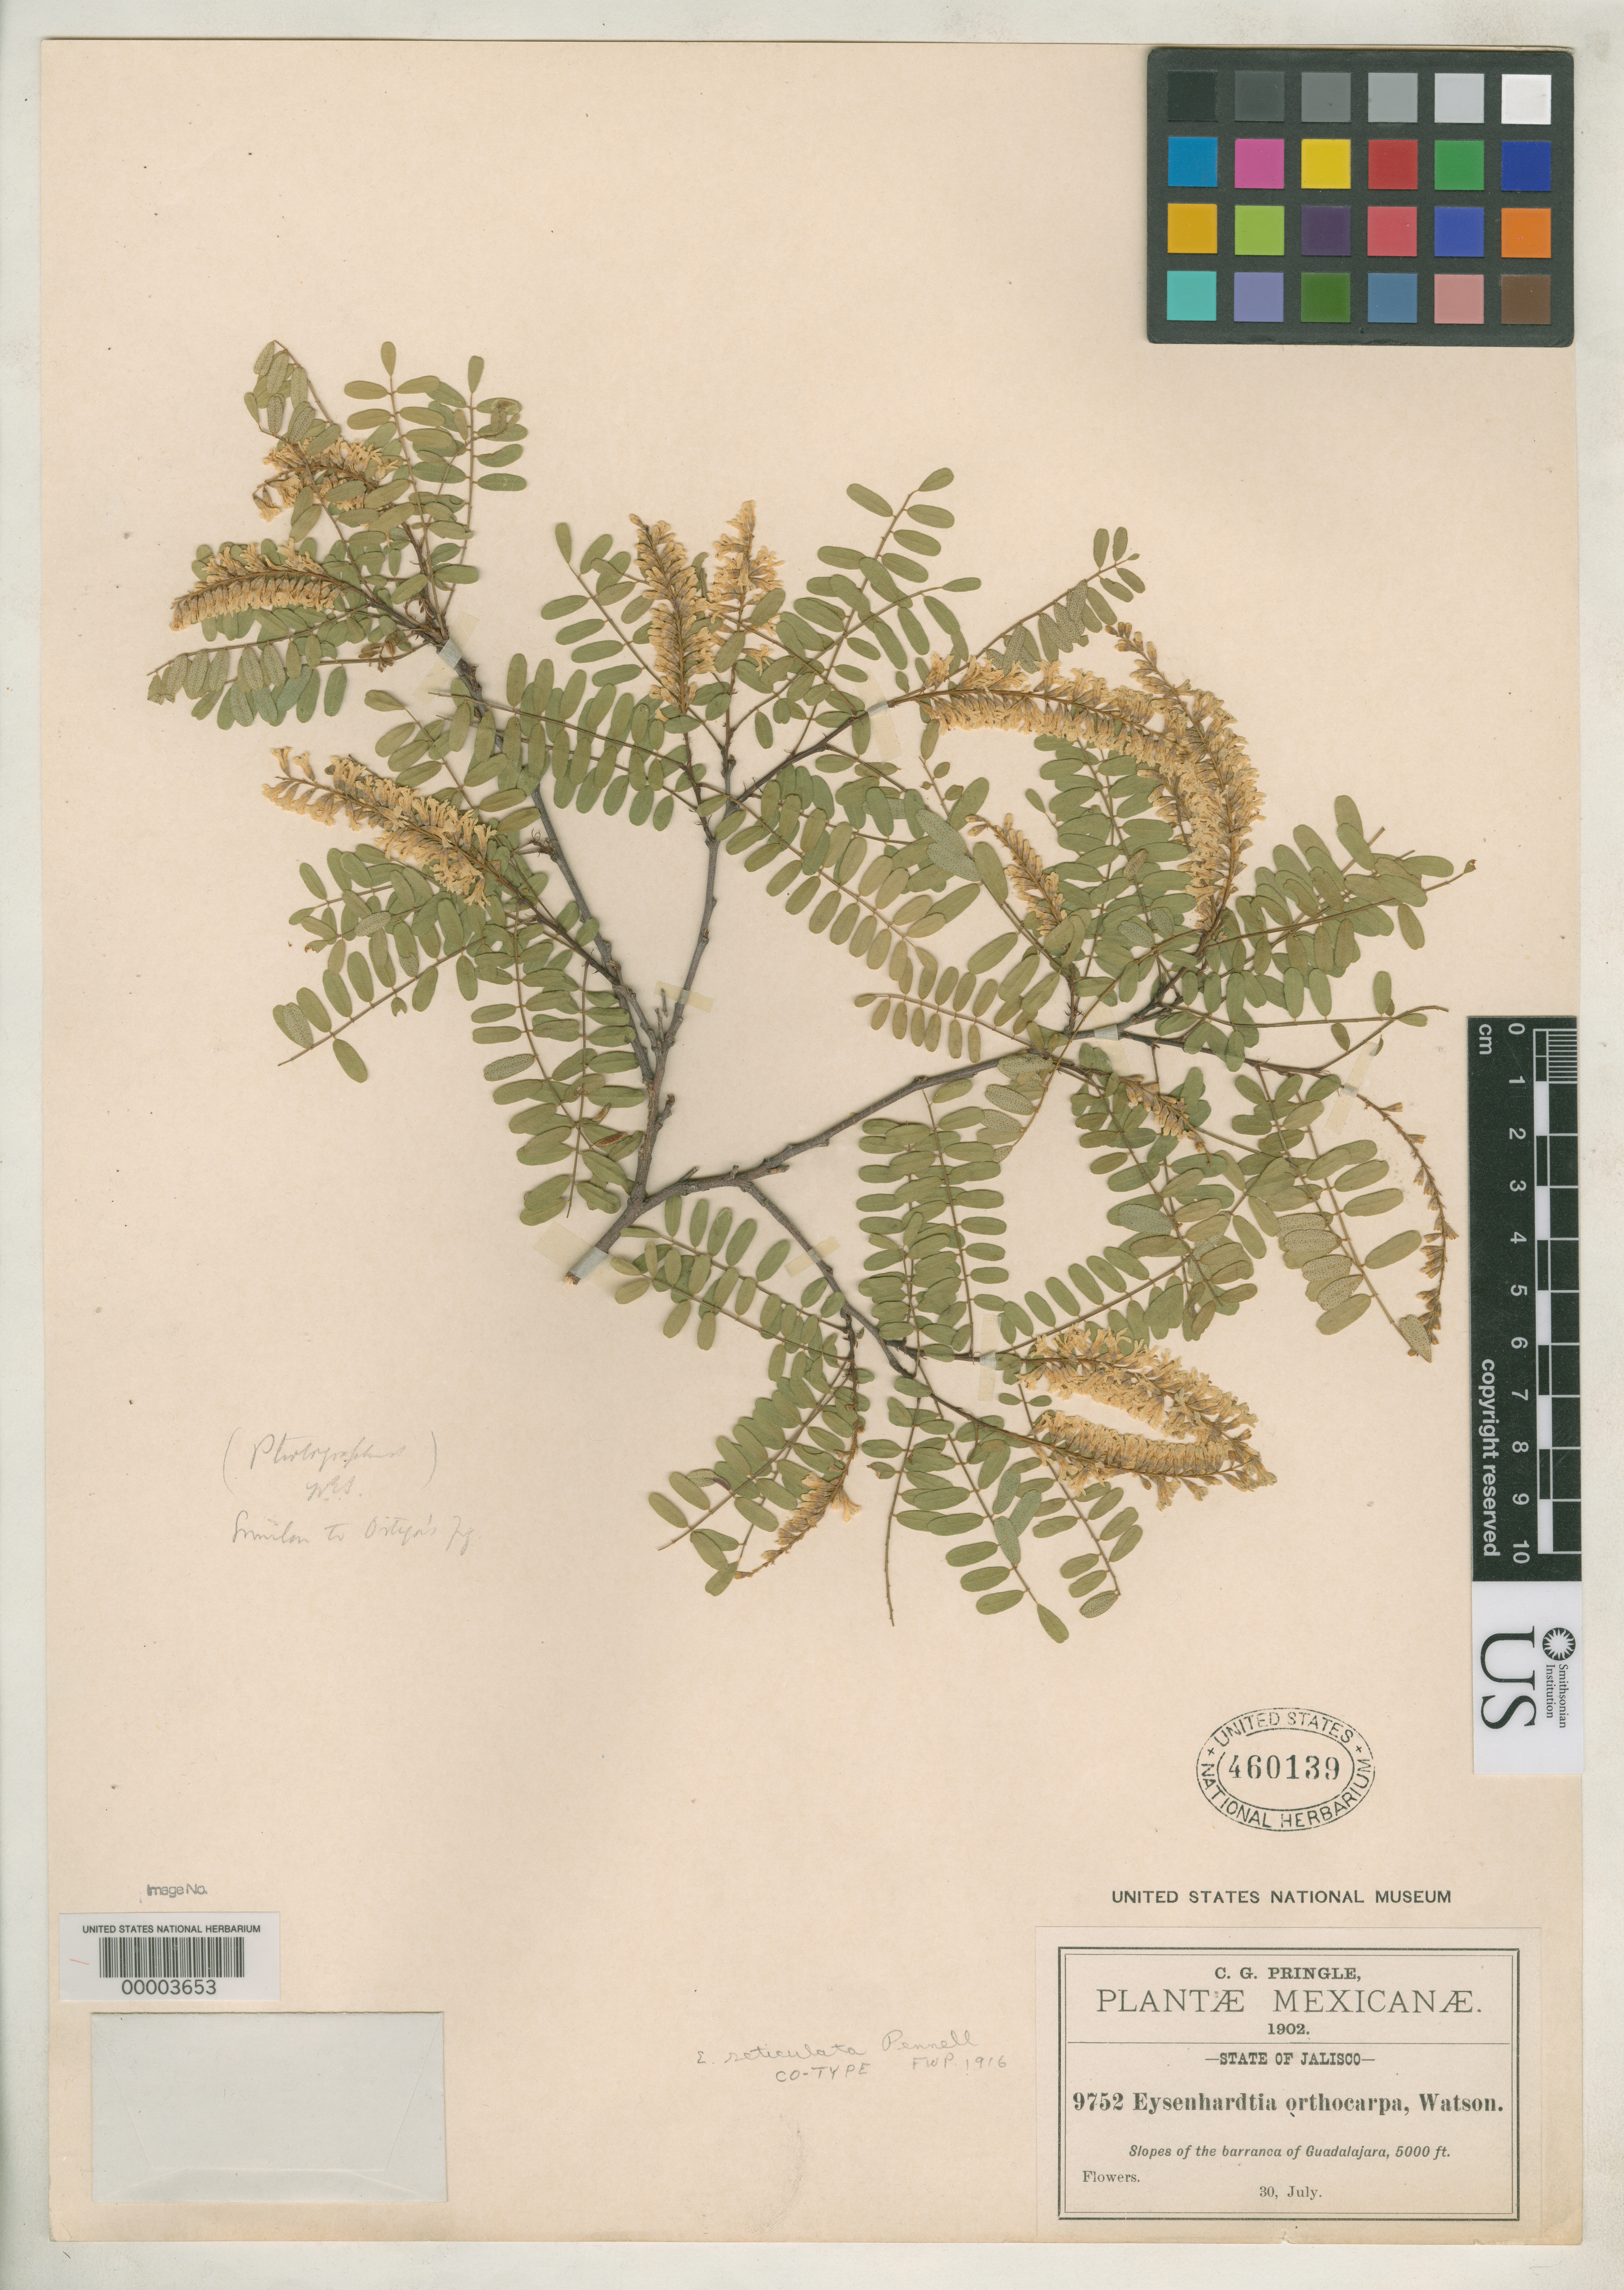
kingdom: Plantae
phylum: Tracheophyta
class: Magnoliopsida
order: Fabales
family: Fabaceae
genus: Eysenhardtia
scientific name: Eysenhardtia reticulata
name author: Pennell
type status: Isotype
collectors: C. G. Pringle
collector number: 9752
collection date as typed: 30 Jul 1902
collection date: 1902-07-30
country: Mexico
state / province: Jalisco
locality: Guadalajara.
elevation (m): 1500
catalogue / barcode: US 460139